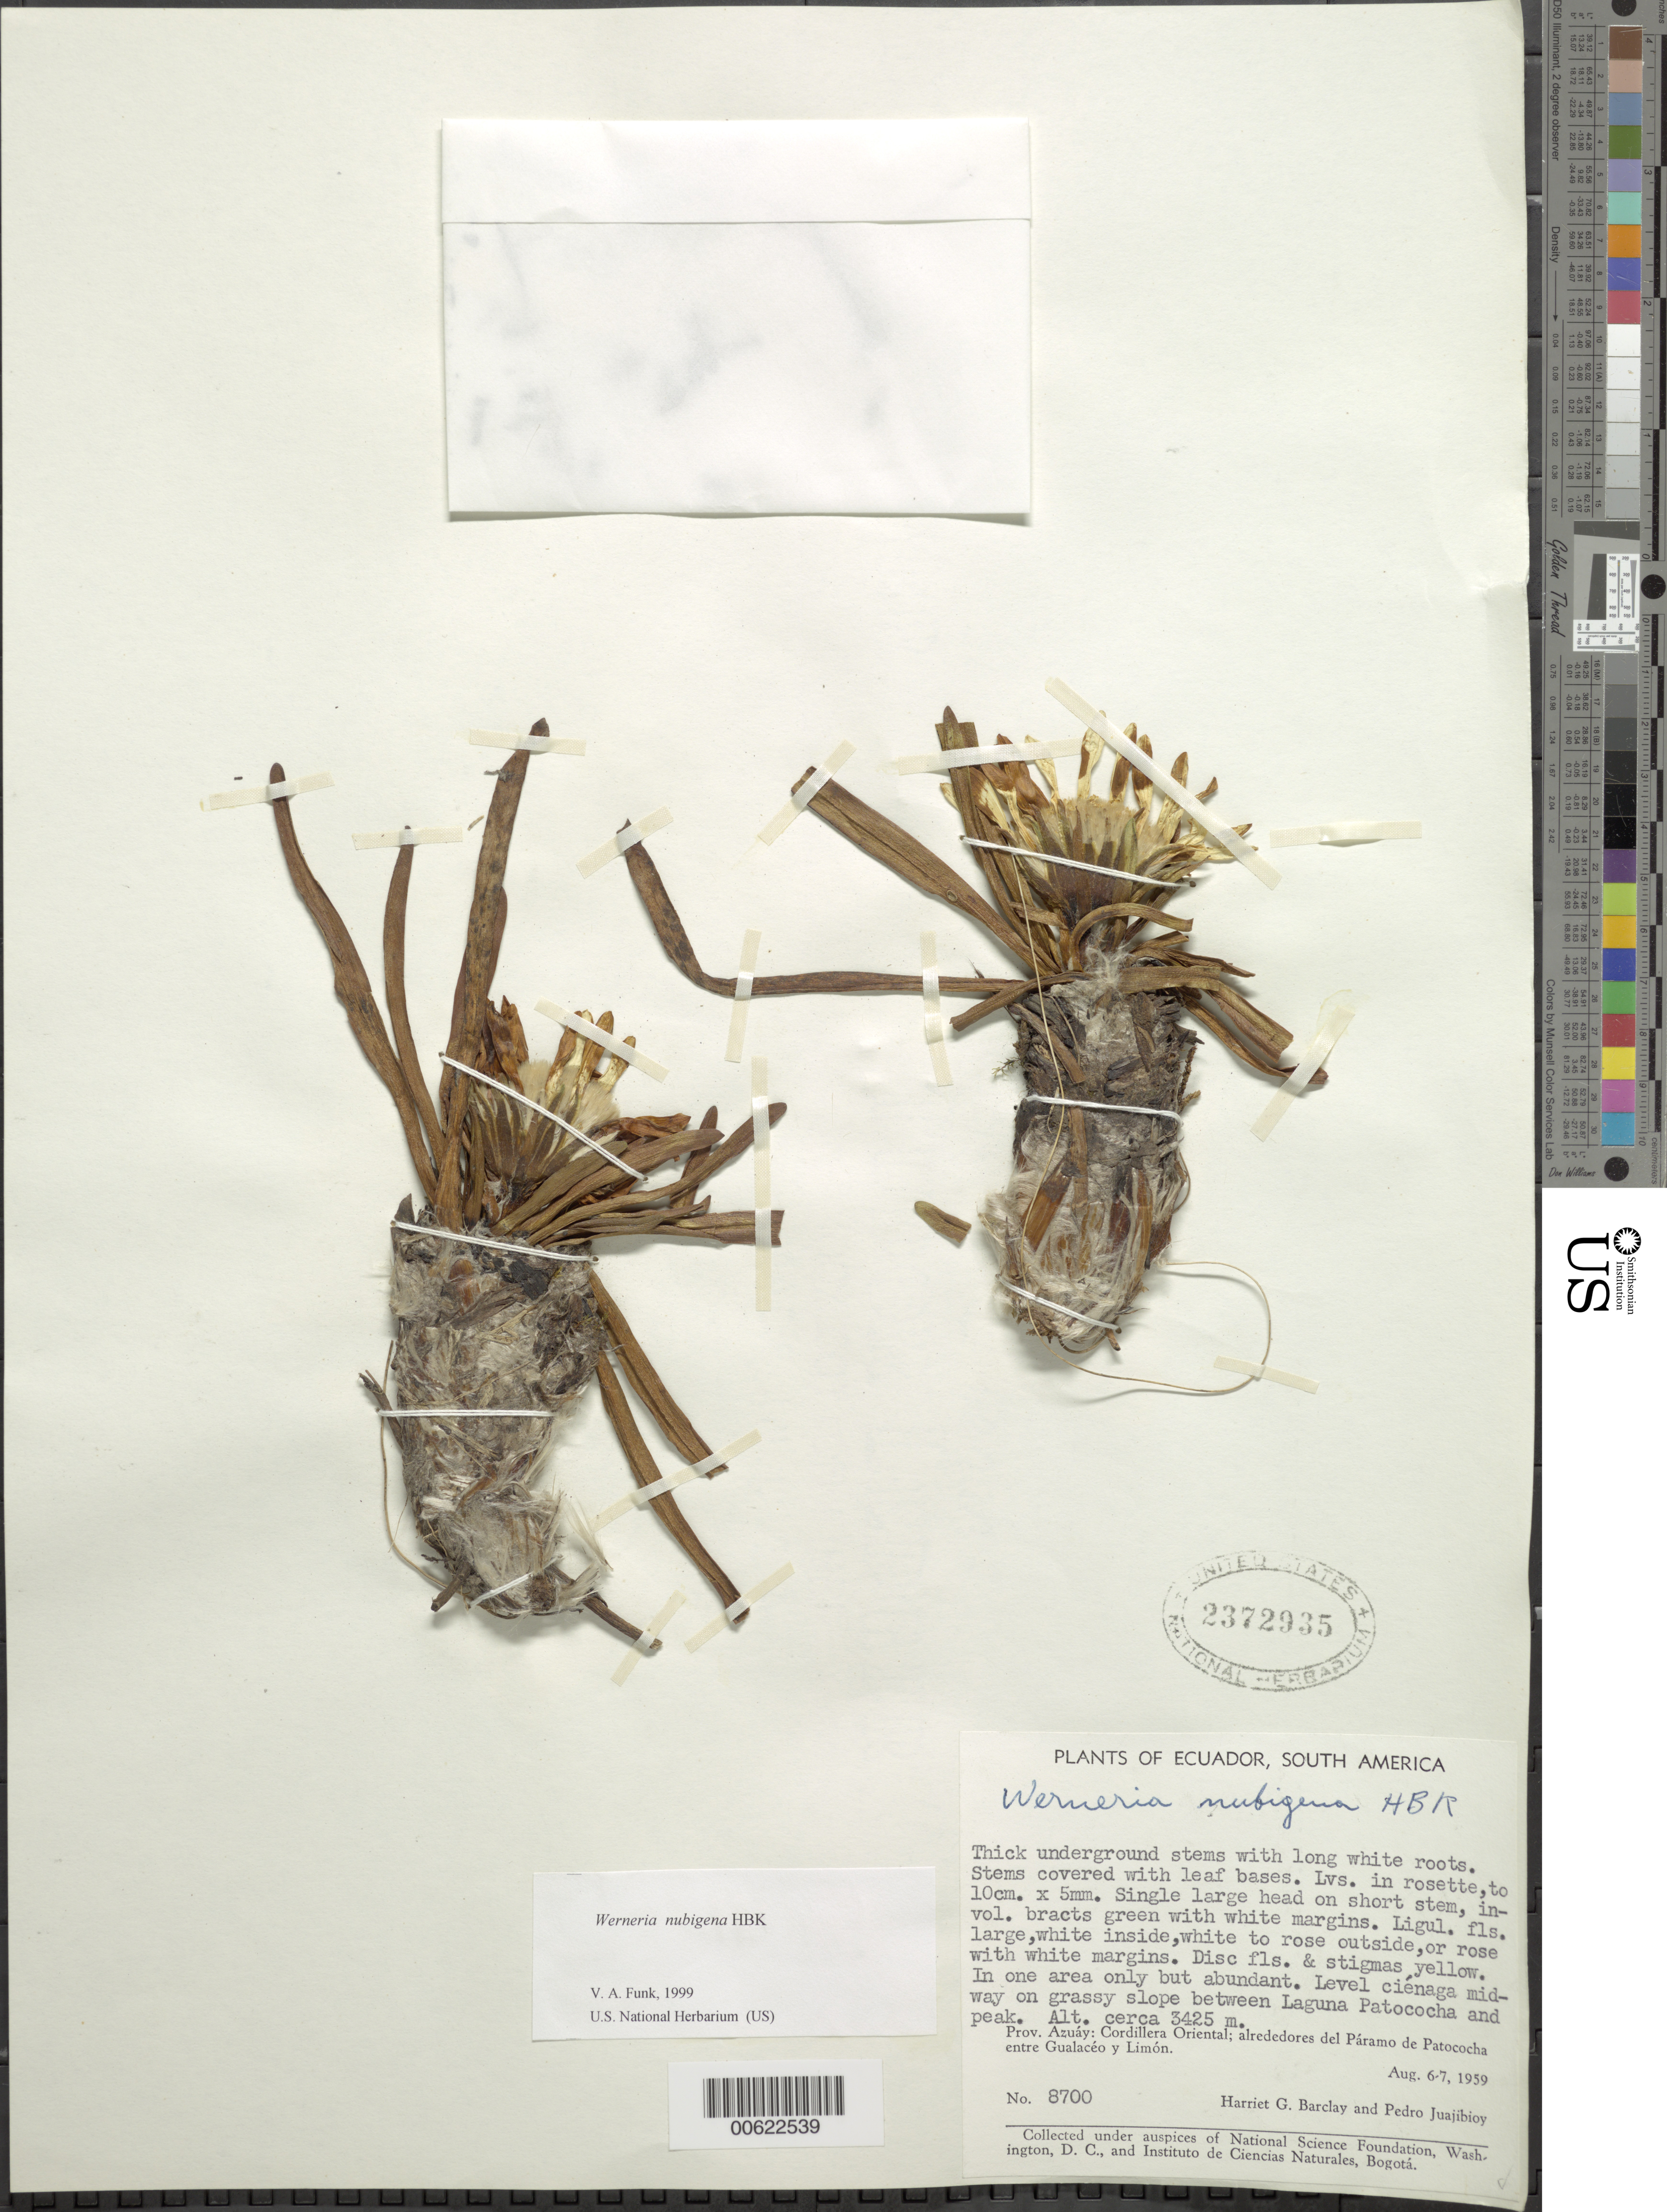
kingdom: Plantae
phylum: Tracheophyta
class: Magnoliopsida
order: Asterales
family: Asteraceae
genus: Werneria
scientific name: Werneria nubigena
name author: Kunth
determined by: Funk, Vicki A., (BOT), Smithsonian Institution - National Museum of Natural History (UNITED STATES)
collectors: H. G. Barclay & P. Juajibioy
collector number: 8700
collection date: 1959-08-06/1959-08-07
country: Ecuador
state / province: Azuay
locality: Cordillera Oriental, alrededores del Páramo de Patococha entre Gualacéo y Limon. Between Laguna Patococha and top of peak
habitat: Level ciénaga midway on grassy slope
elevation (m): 34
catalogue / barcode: US 2372935